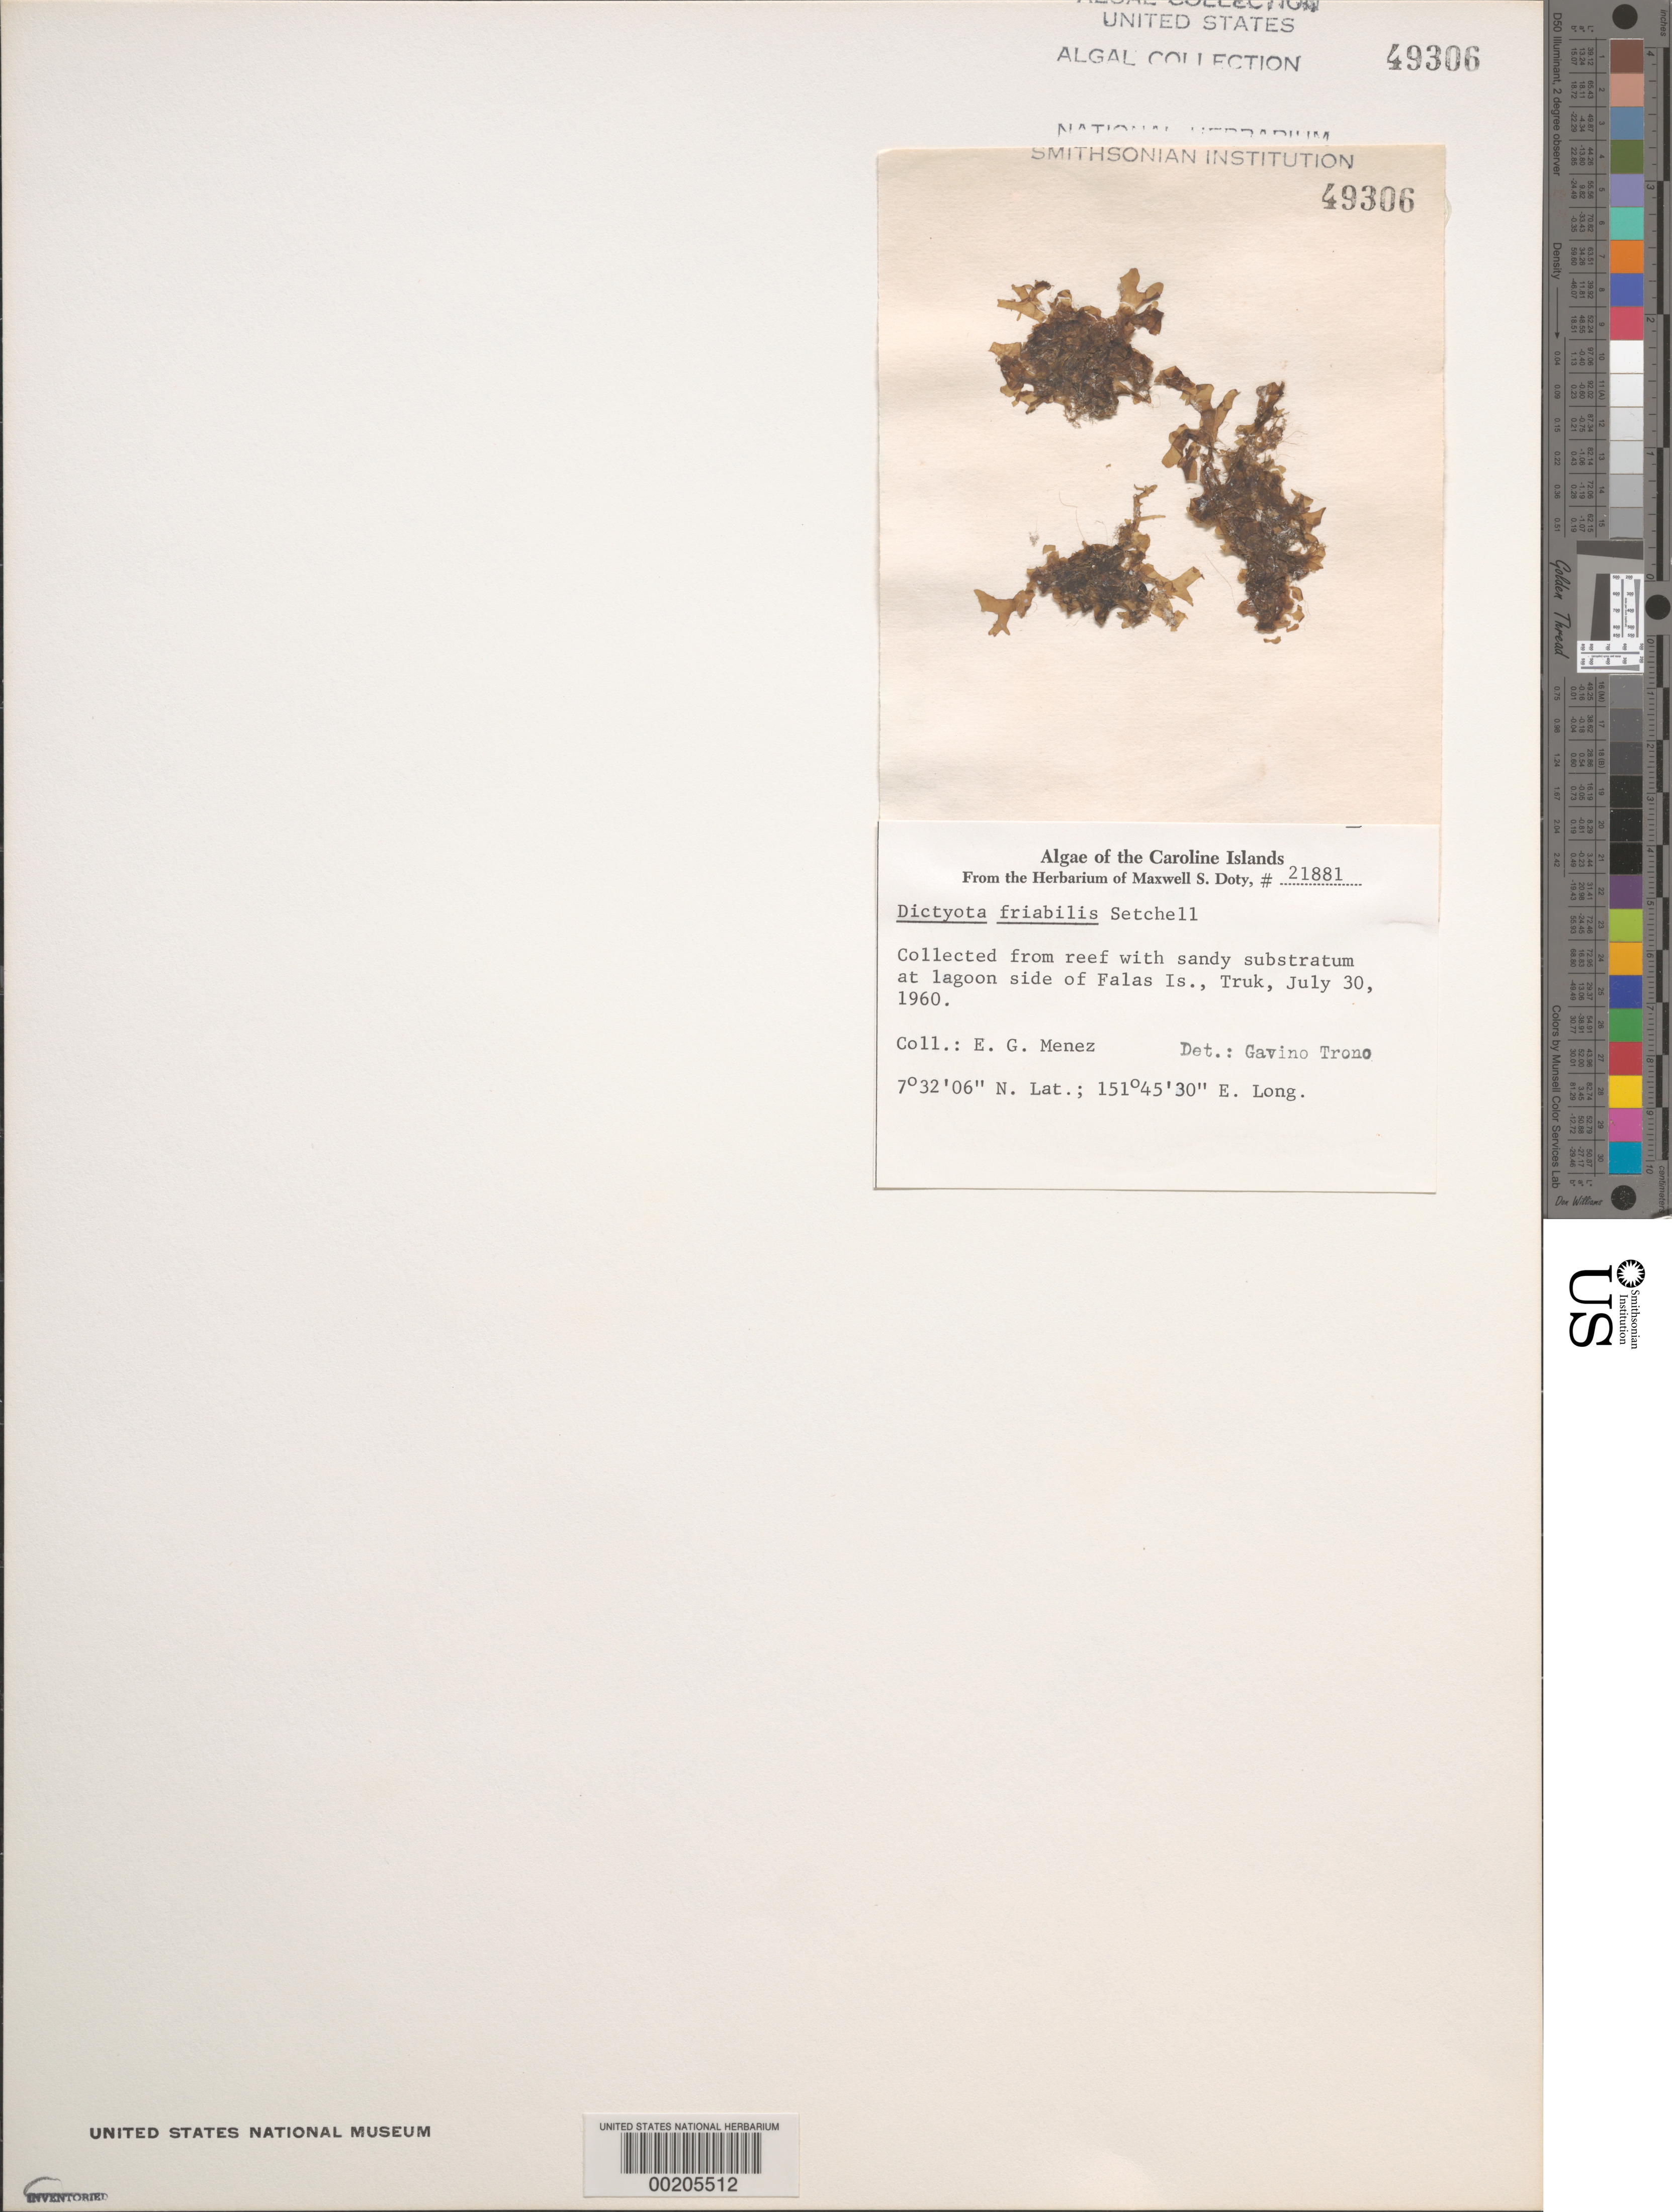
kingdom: Chromista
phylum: Ochrophyta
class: Phaeophyceae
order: Dictyotales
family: Dictyotaceae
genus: Dictyota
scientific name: Dictyota friabilis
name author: Setch.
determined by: Trono, Gavino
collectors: Meñez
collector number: MSD 21881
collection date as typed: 30 Jul 1960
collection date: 1960-07-30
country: Micronesia, Federated States of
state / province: Truk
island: Falas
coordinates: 7 32' 06" N, 151 45' 30" E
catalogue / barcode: US 49306